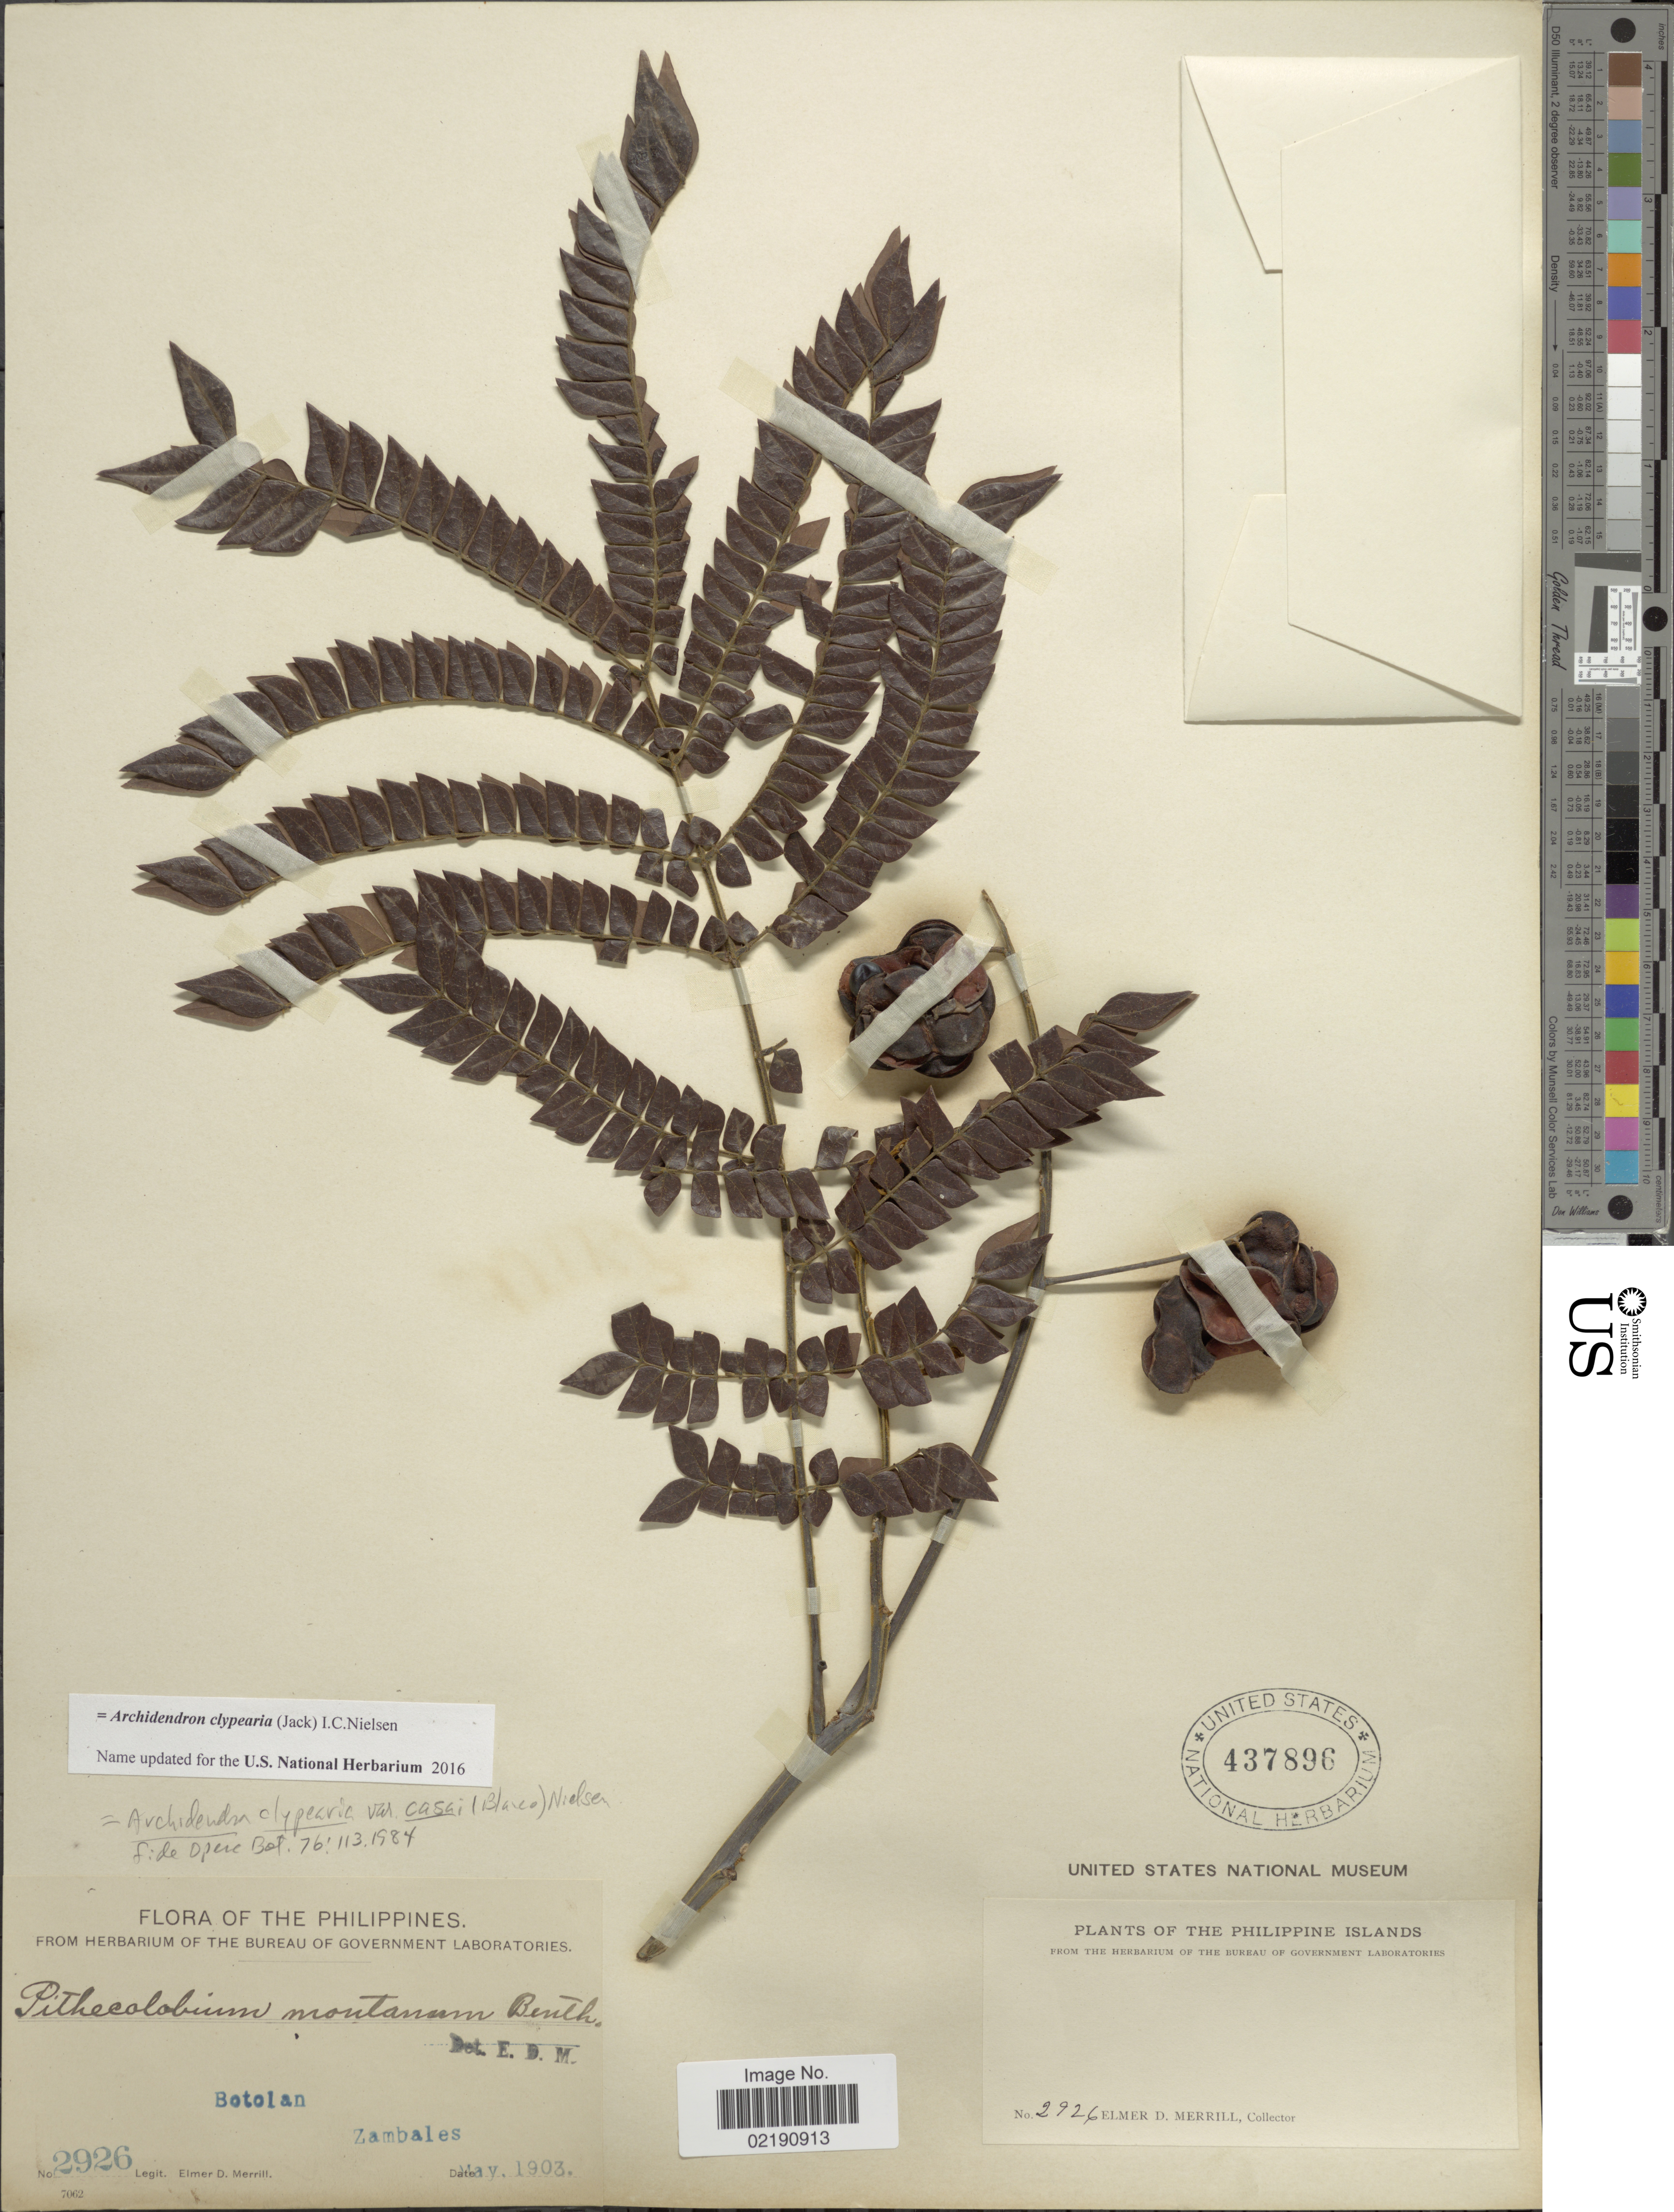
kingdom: Plantae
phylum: Tracheophyta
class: Magnoliopsida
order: Fabales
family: Fabaceae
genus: Archidendron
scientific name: Archidendron clypearia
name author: (Jack) I.C. Nielsen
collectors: E. D. Merrill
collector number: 2926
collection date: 1903-05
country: Philippines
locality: Botolan, Zambales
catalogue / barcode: US 437896